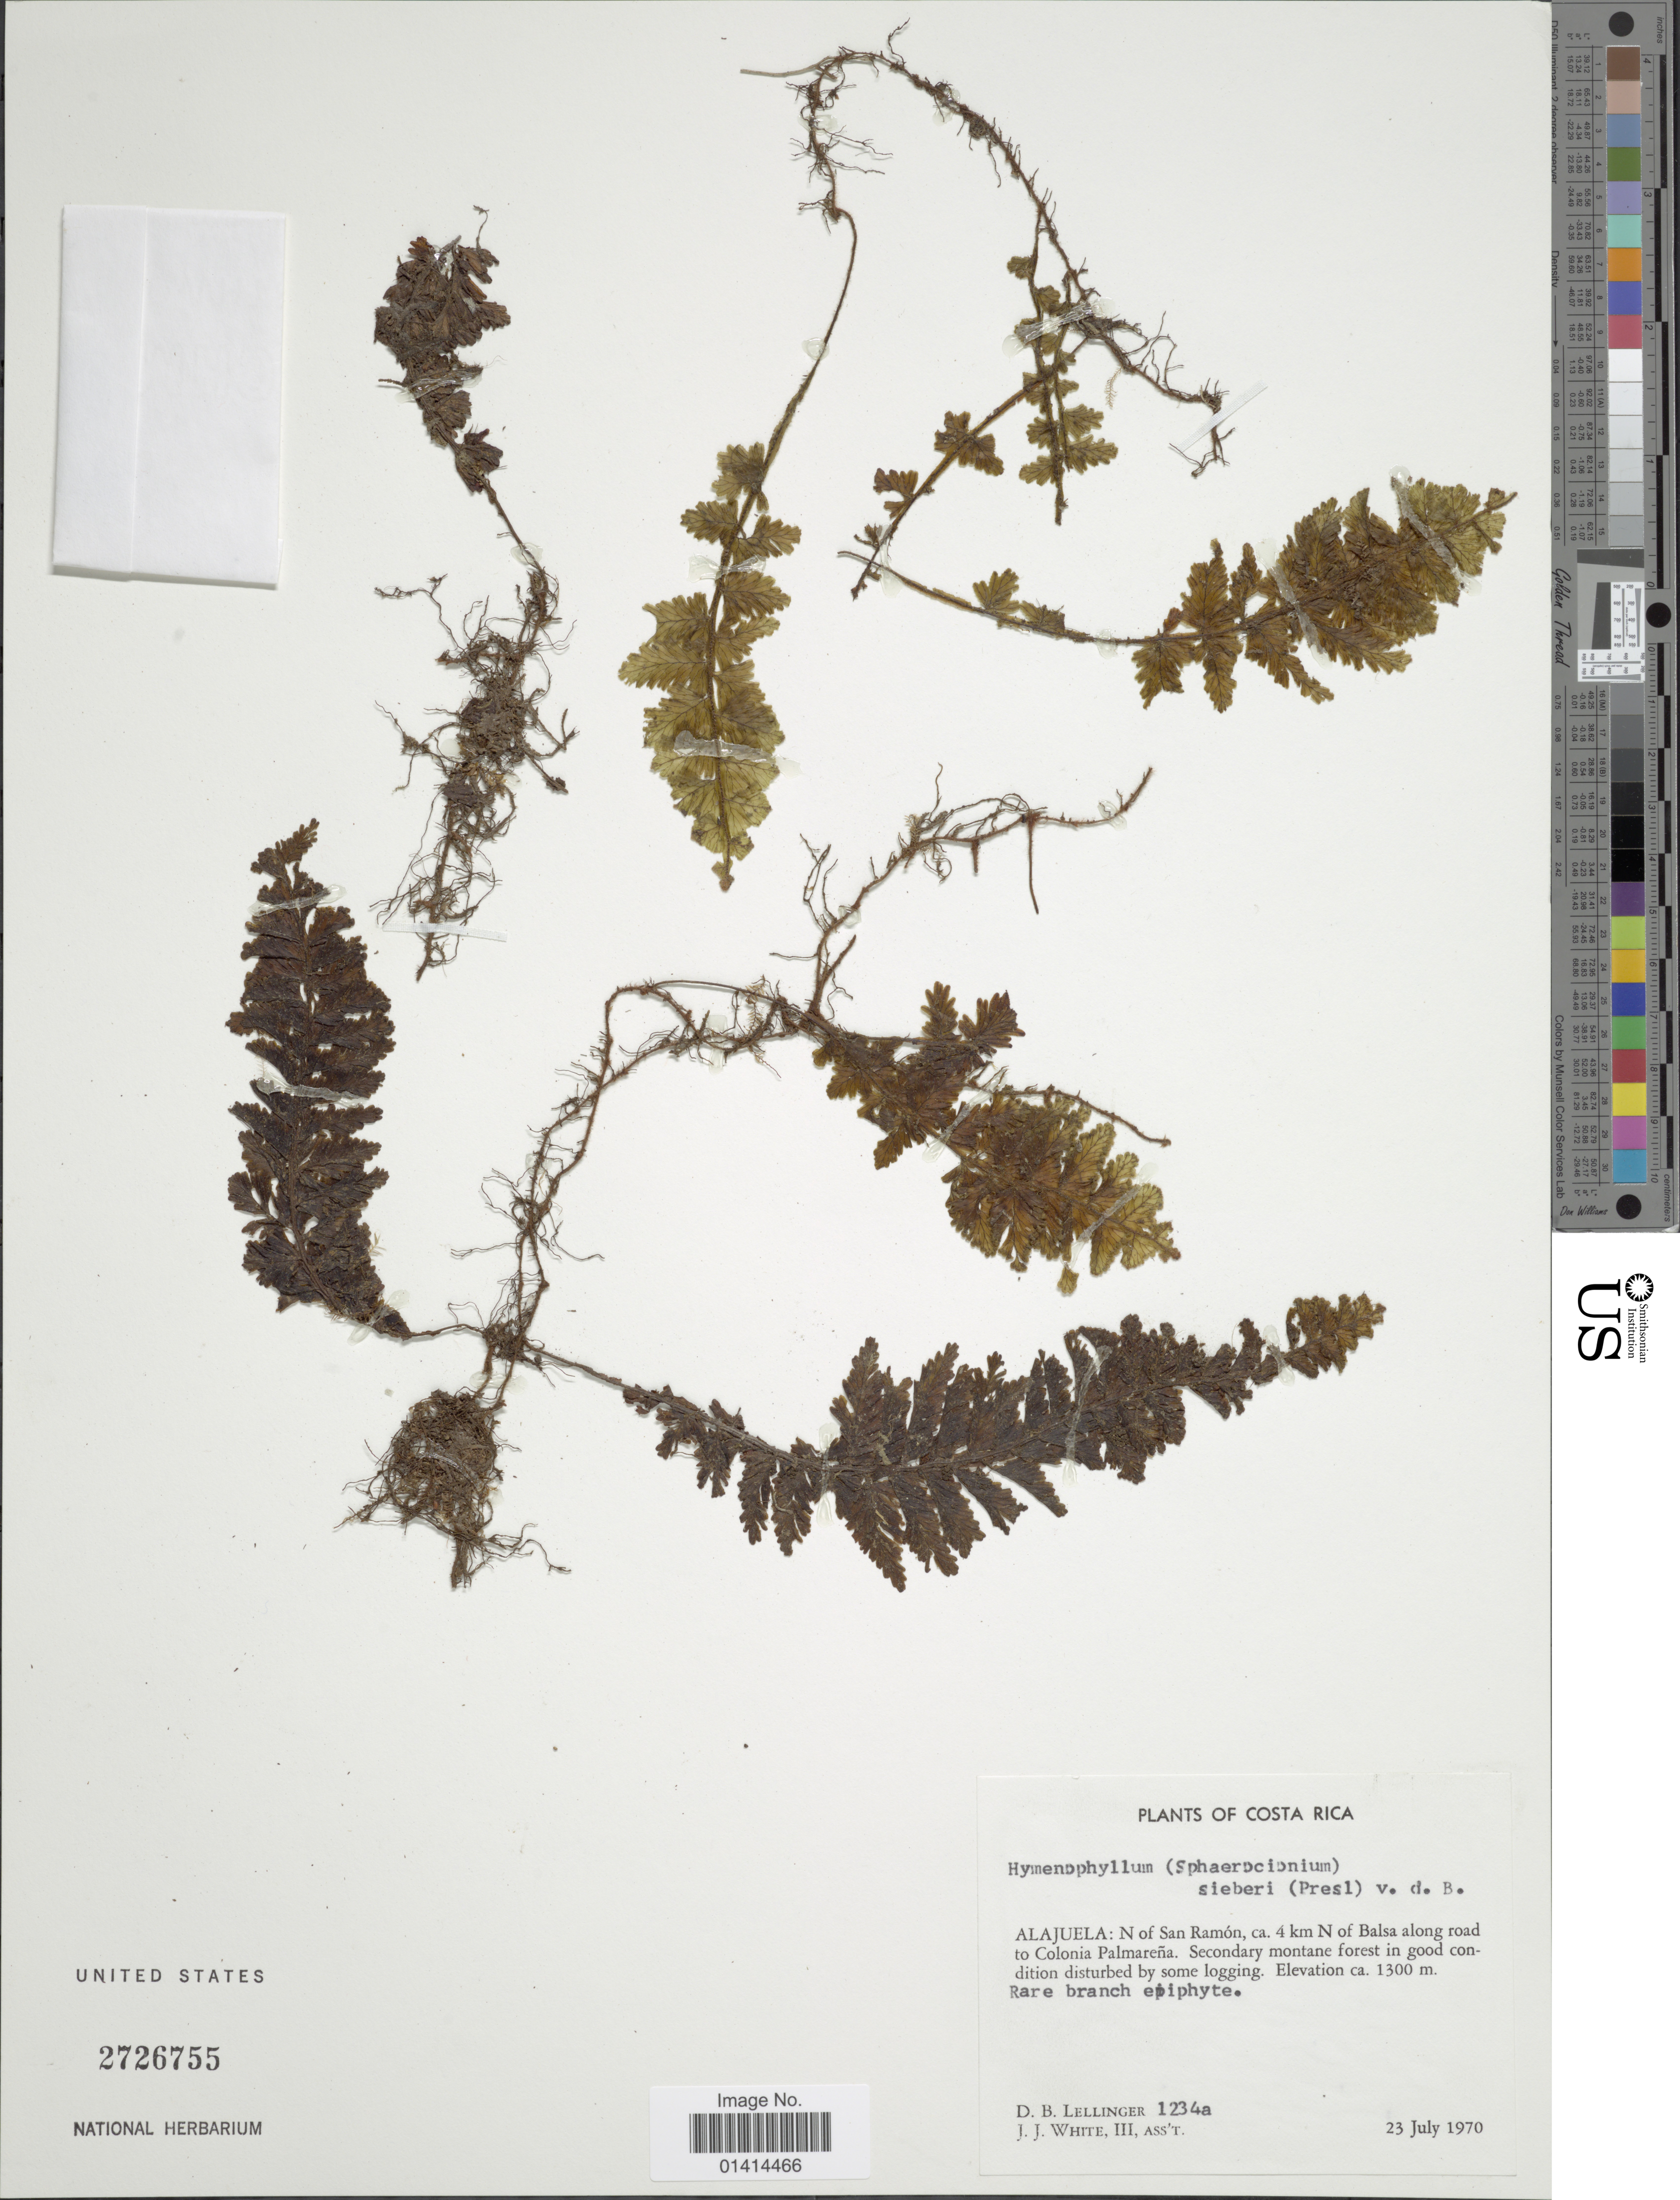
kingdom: Plantae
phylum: Tracheophyta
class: Polypodiopsida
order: Hymenophyllales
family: Hymenophyllaceae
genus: Hymenophyllum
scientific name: Hymenophyllum sieberi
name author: (C. Presl) Bosch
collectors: D. B. Lellinger & J. J. White III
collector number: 1234a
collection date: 1970-07-23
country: Costa Rica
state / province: Alajuela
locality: N of San Ramón ca. 1 km N of Balsa along road to Colonia Palmareña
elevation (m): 1300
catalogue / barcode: US 2726755